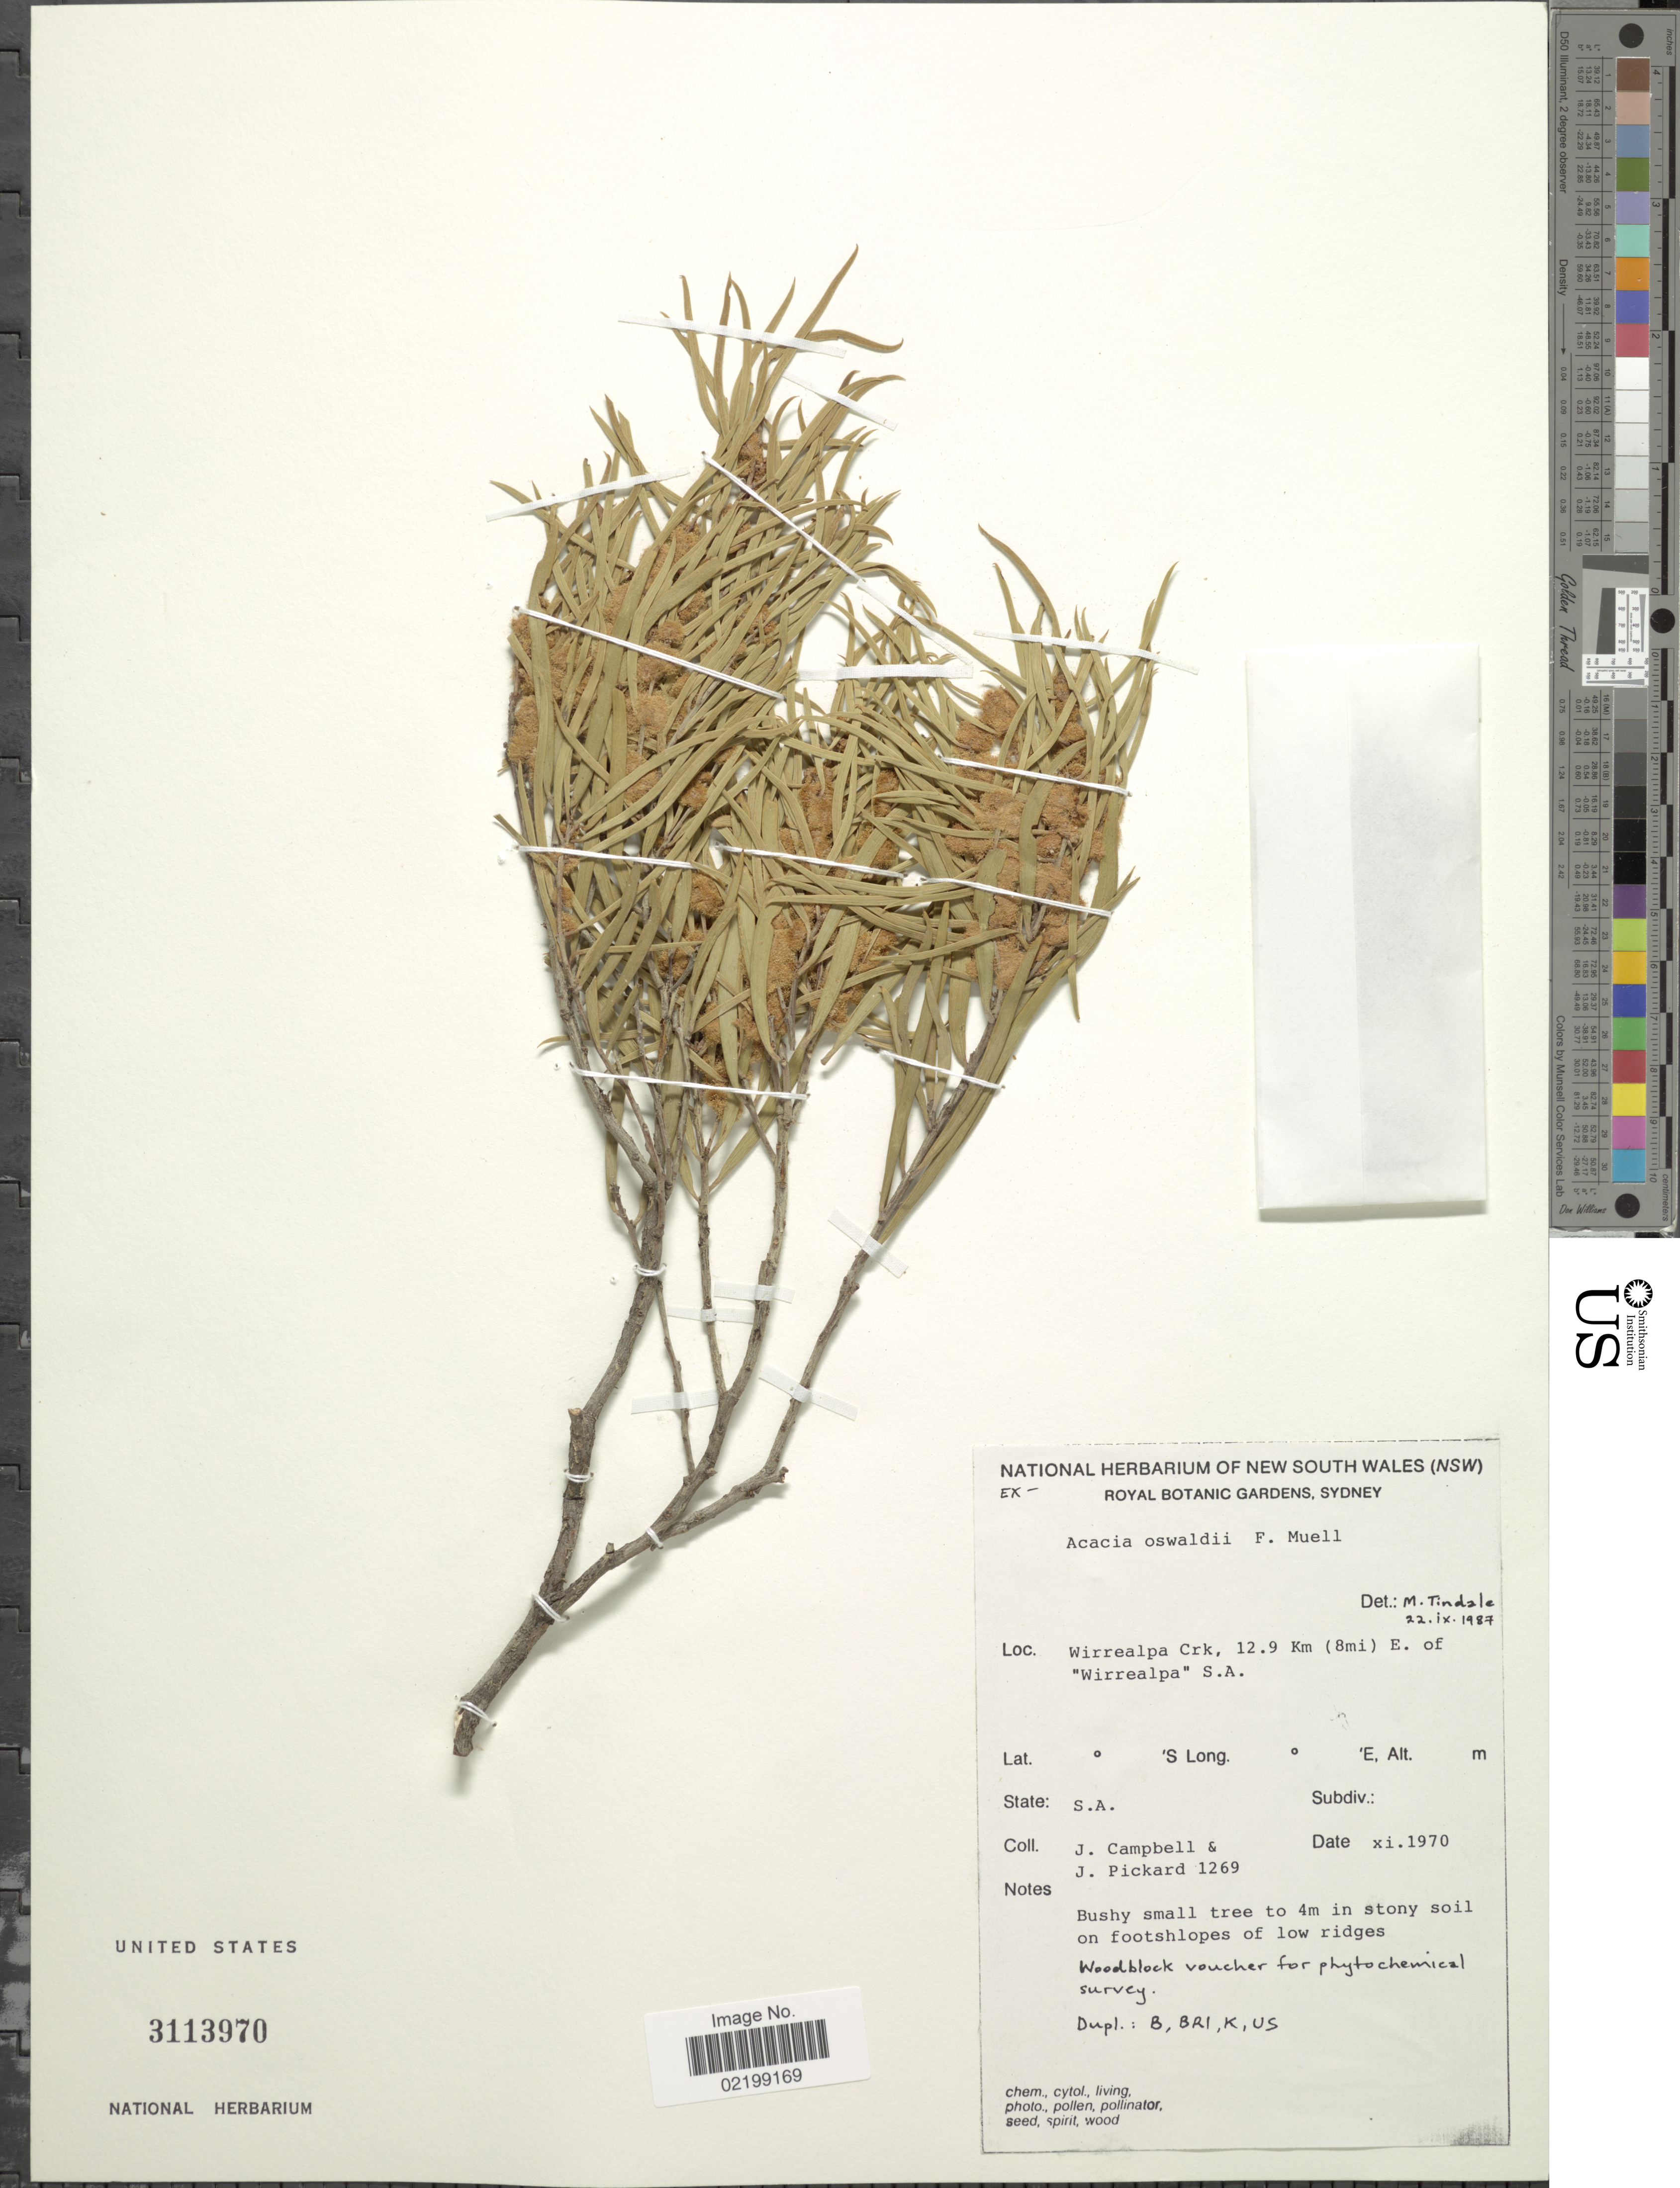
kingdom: Plantae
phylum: Tracheophyta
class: Magnoliopsida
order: Fabales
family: Fabaceae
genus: Acacia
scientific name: Acacia oswaldii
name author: F. Muell.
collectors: J. Campbell & J. Pickard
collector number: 1269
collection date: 1970-11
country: Australia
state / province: South Australia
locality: Wirrealpa Crk, 12.9 Km (8mi) E. of "Wirrealpa", on foothslopes of low ridges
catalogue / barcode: US 3113970